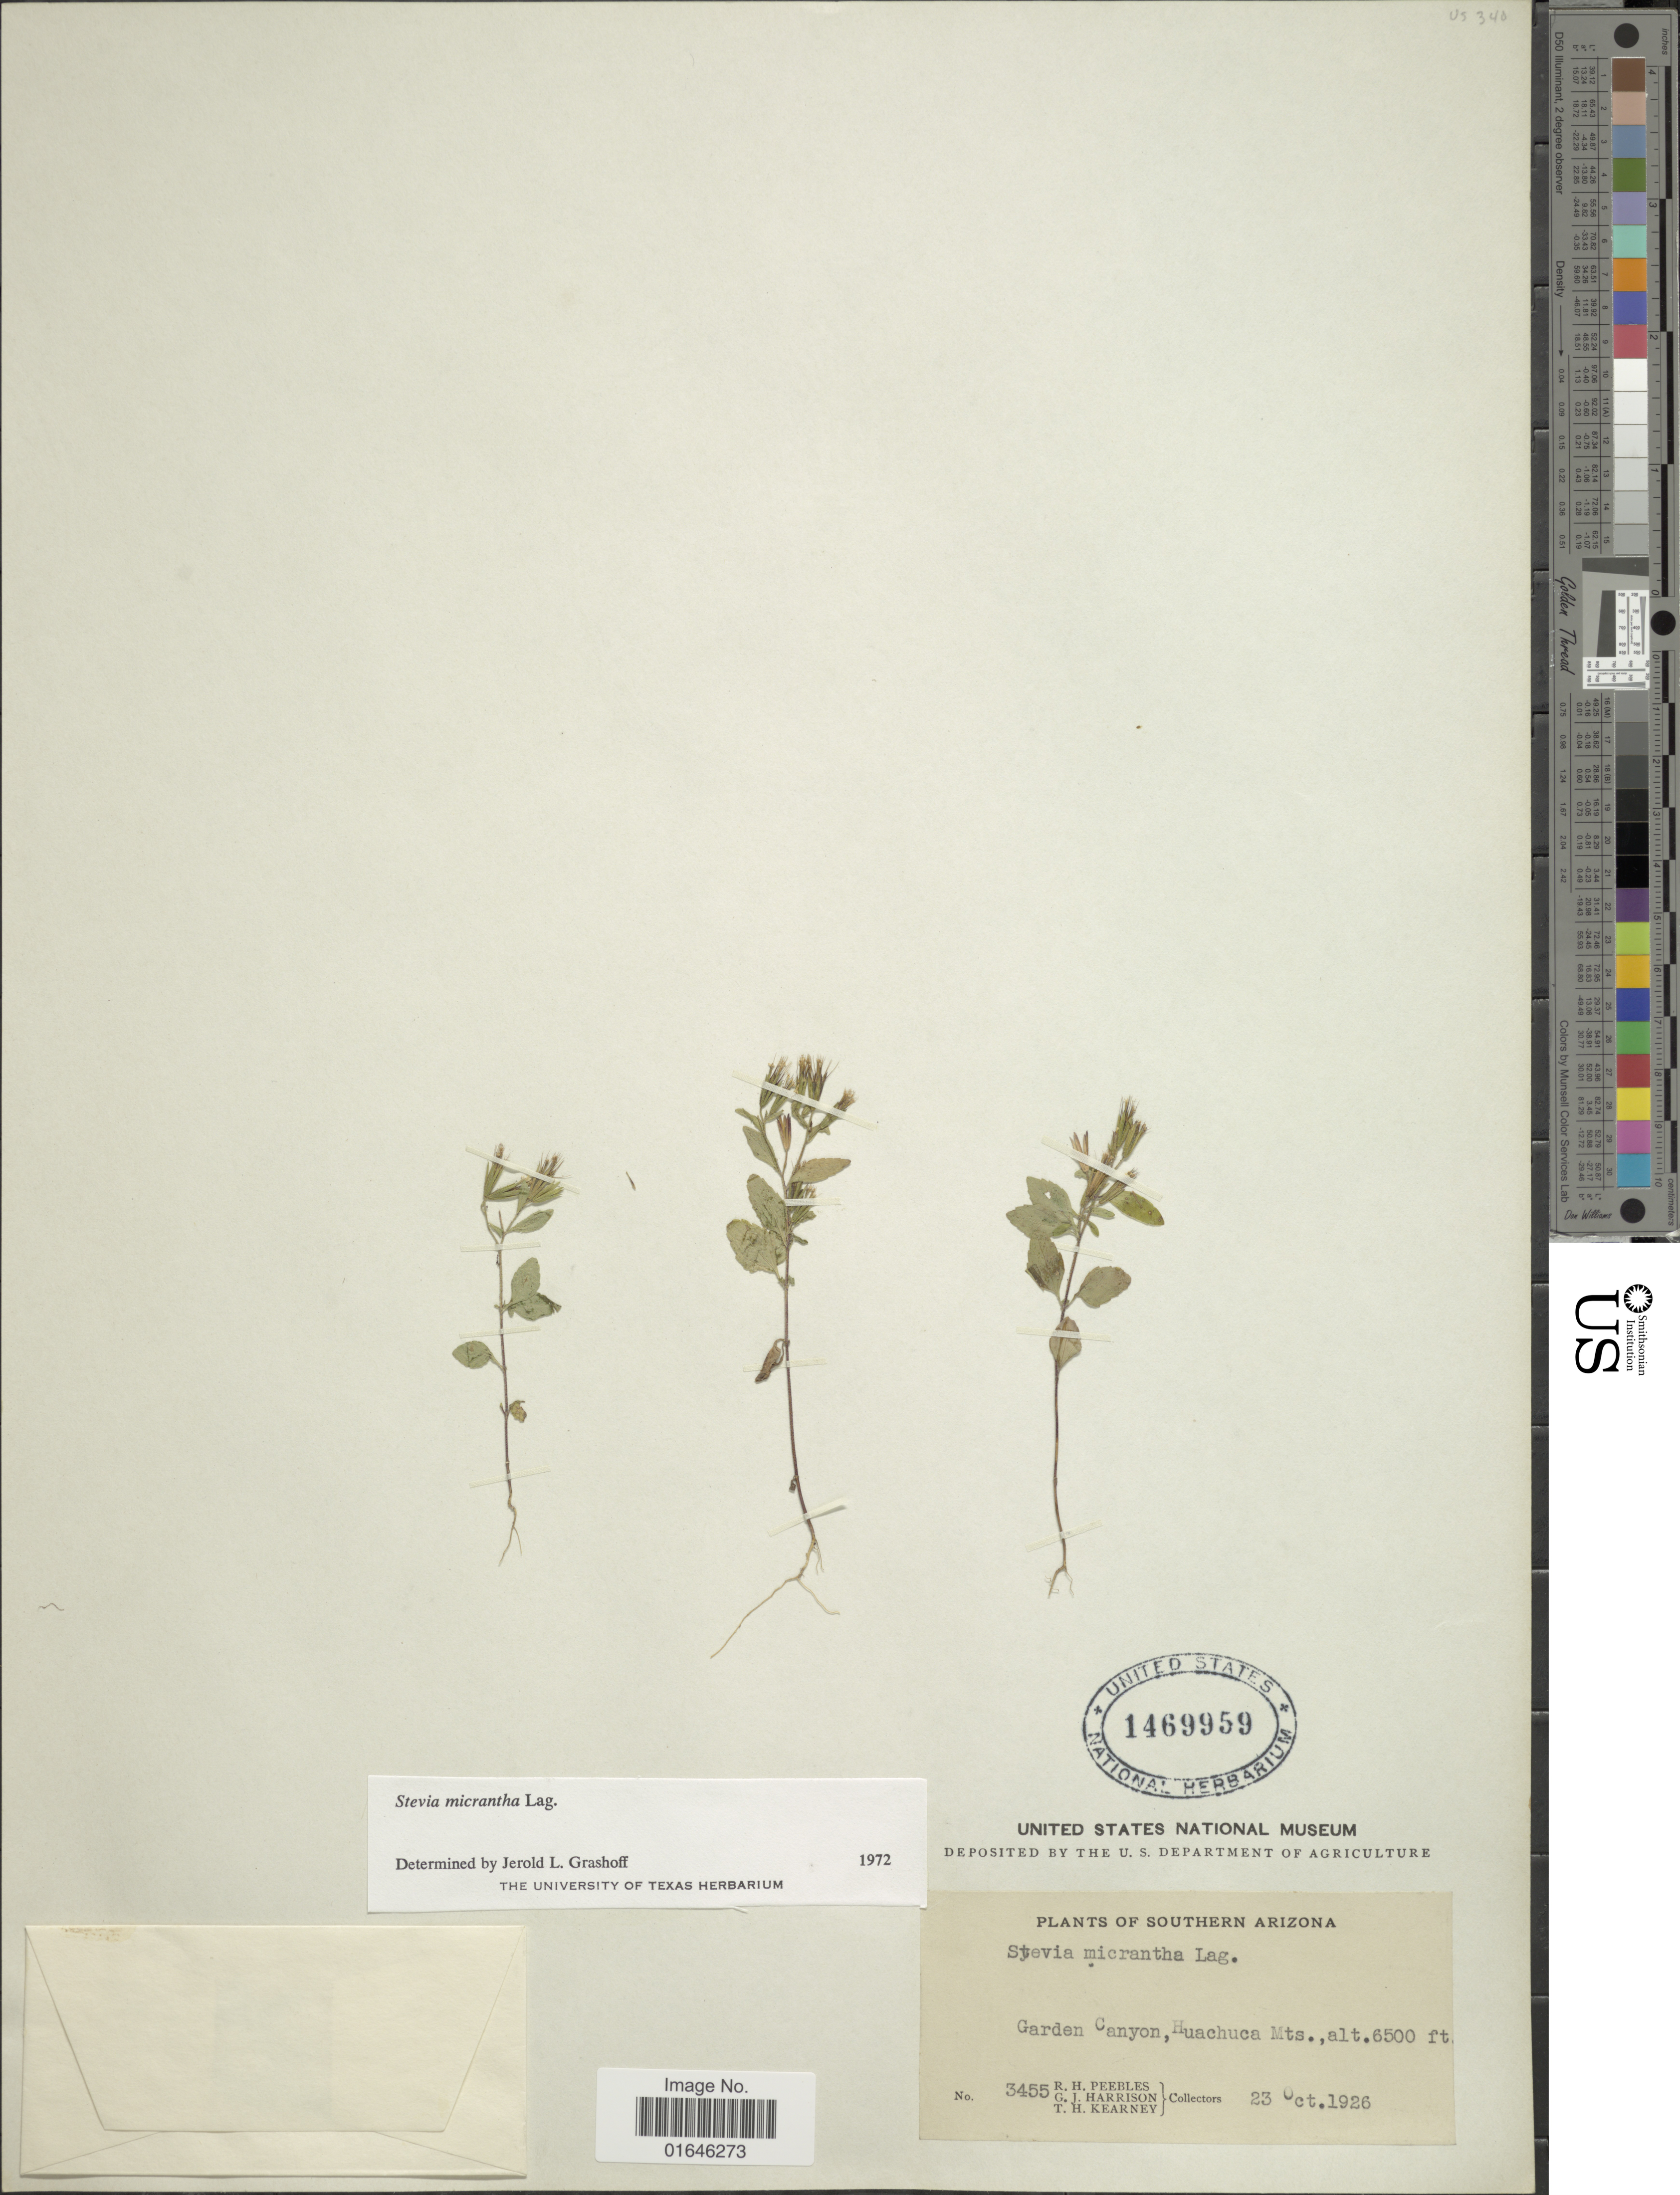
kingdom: Plantae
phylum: Tracheophyta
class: Magnoliopsida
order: Asterales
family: Asteraceae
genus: Stevia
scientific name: Stevia micrantha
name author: Lag.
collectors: R. H. Peebles, G. J. Harrison & T. H. Kearney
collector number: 3455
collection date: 1926-10-23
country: United States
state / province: Arizona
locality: Southern Arizona, Garden Canyon, Huachuca Mts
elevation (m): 1981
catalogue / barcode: US 1469959